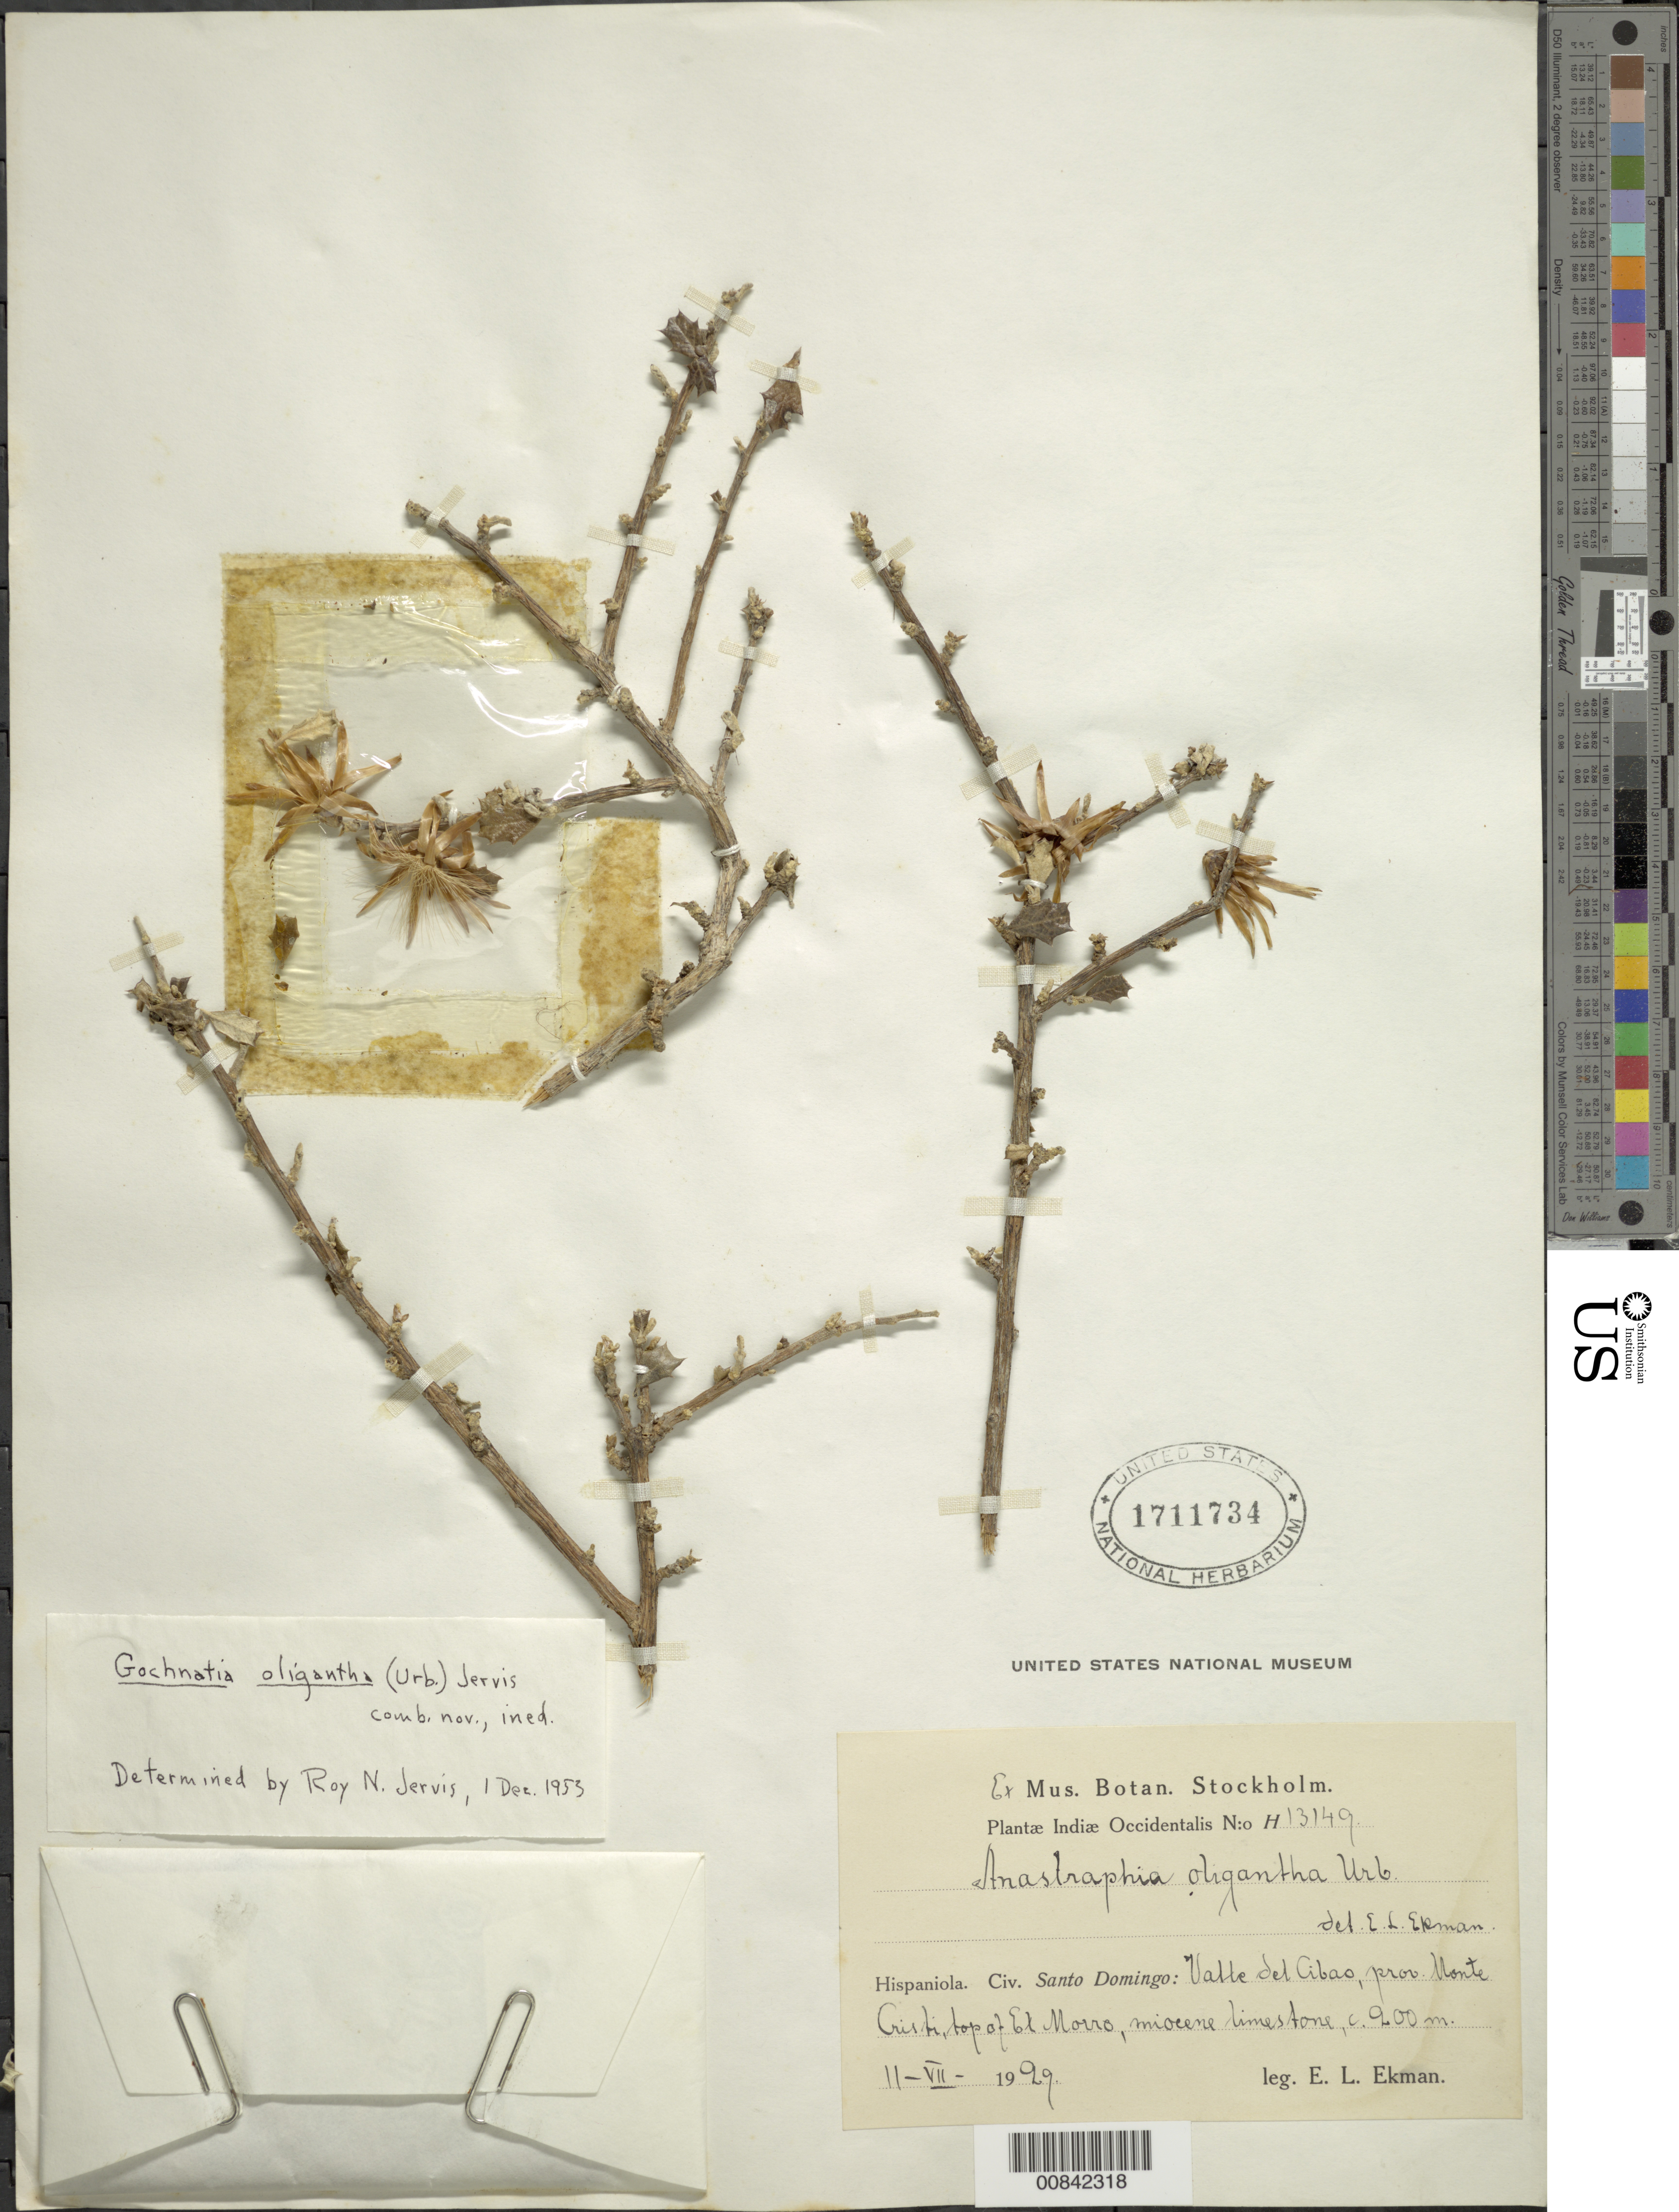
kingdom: Plantae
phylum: Tracheophyta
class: Magnoliopsida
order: Asterales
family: Asteraceae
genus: Anastraphia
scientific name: Anastraphia oligantha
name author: Urb.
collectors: E. L. Ekman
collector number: H 13149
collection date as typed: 02 Jul 1929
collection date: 1929-07-02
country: Dominican Republic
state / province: Monte Cristi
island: Hispaniola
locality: Valle del Cibao, top of El Morro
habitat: Miocene limestone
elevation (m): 200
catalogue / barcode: US 1711734